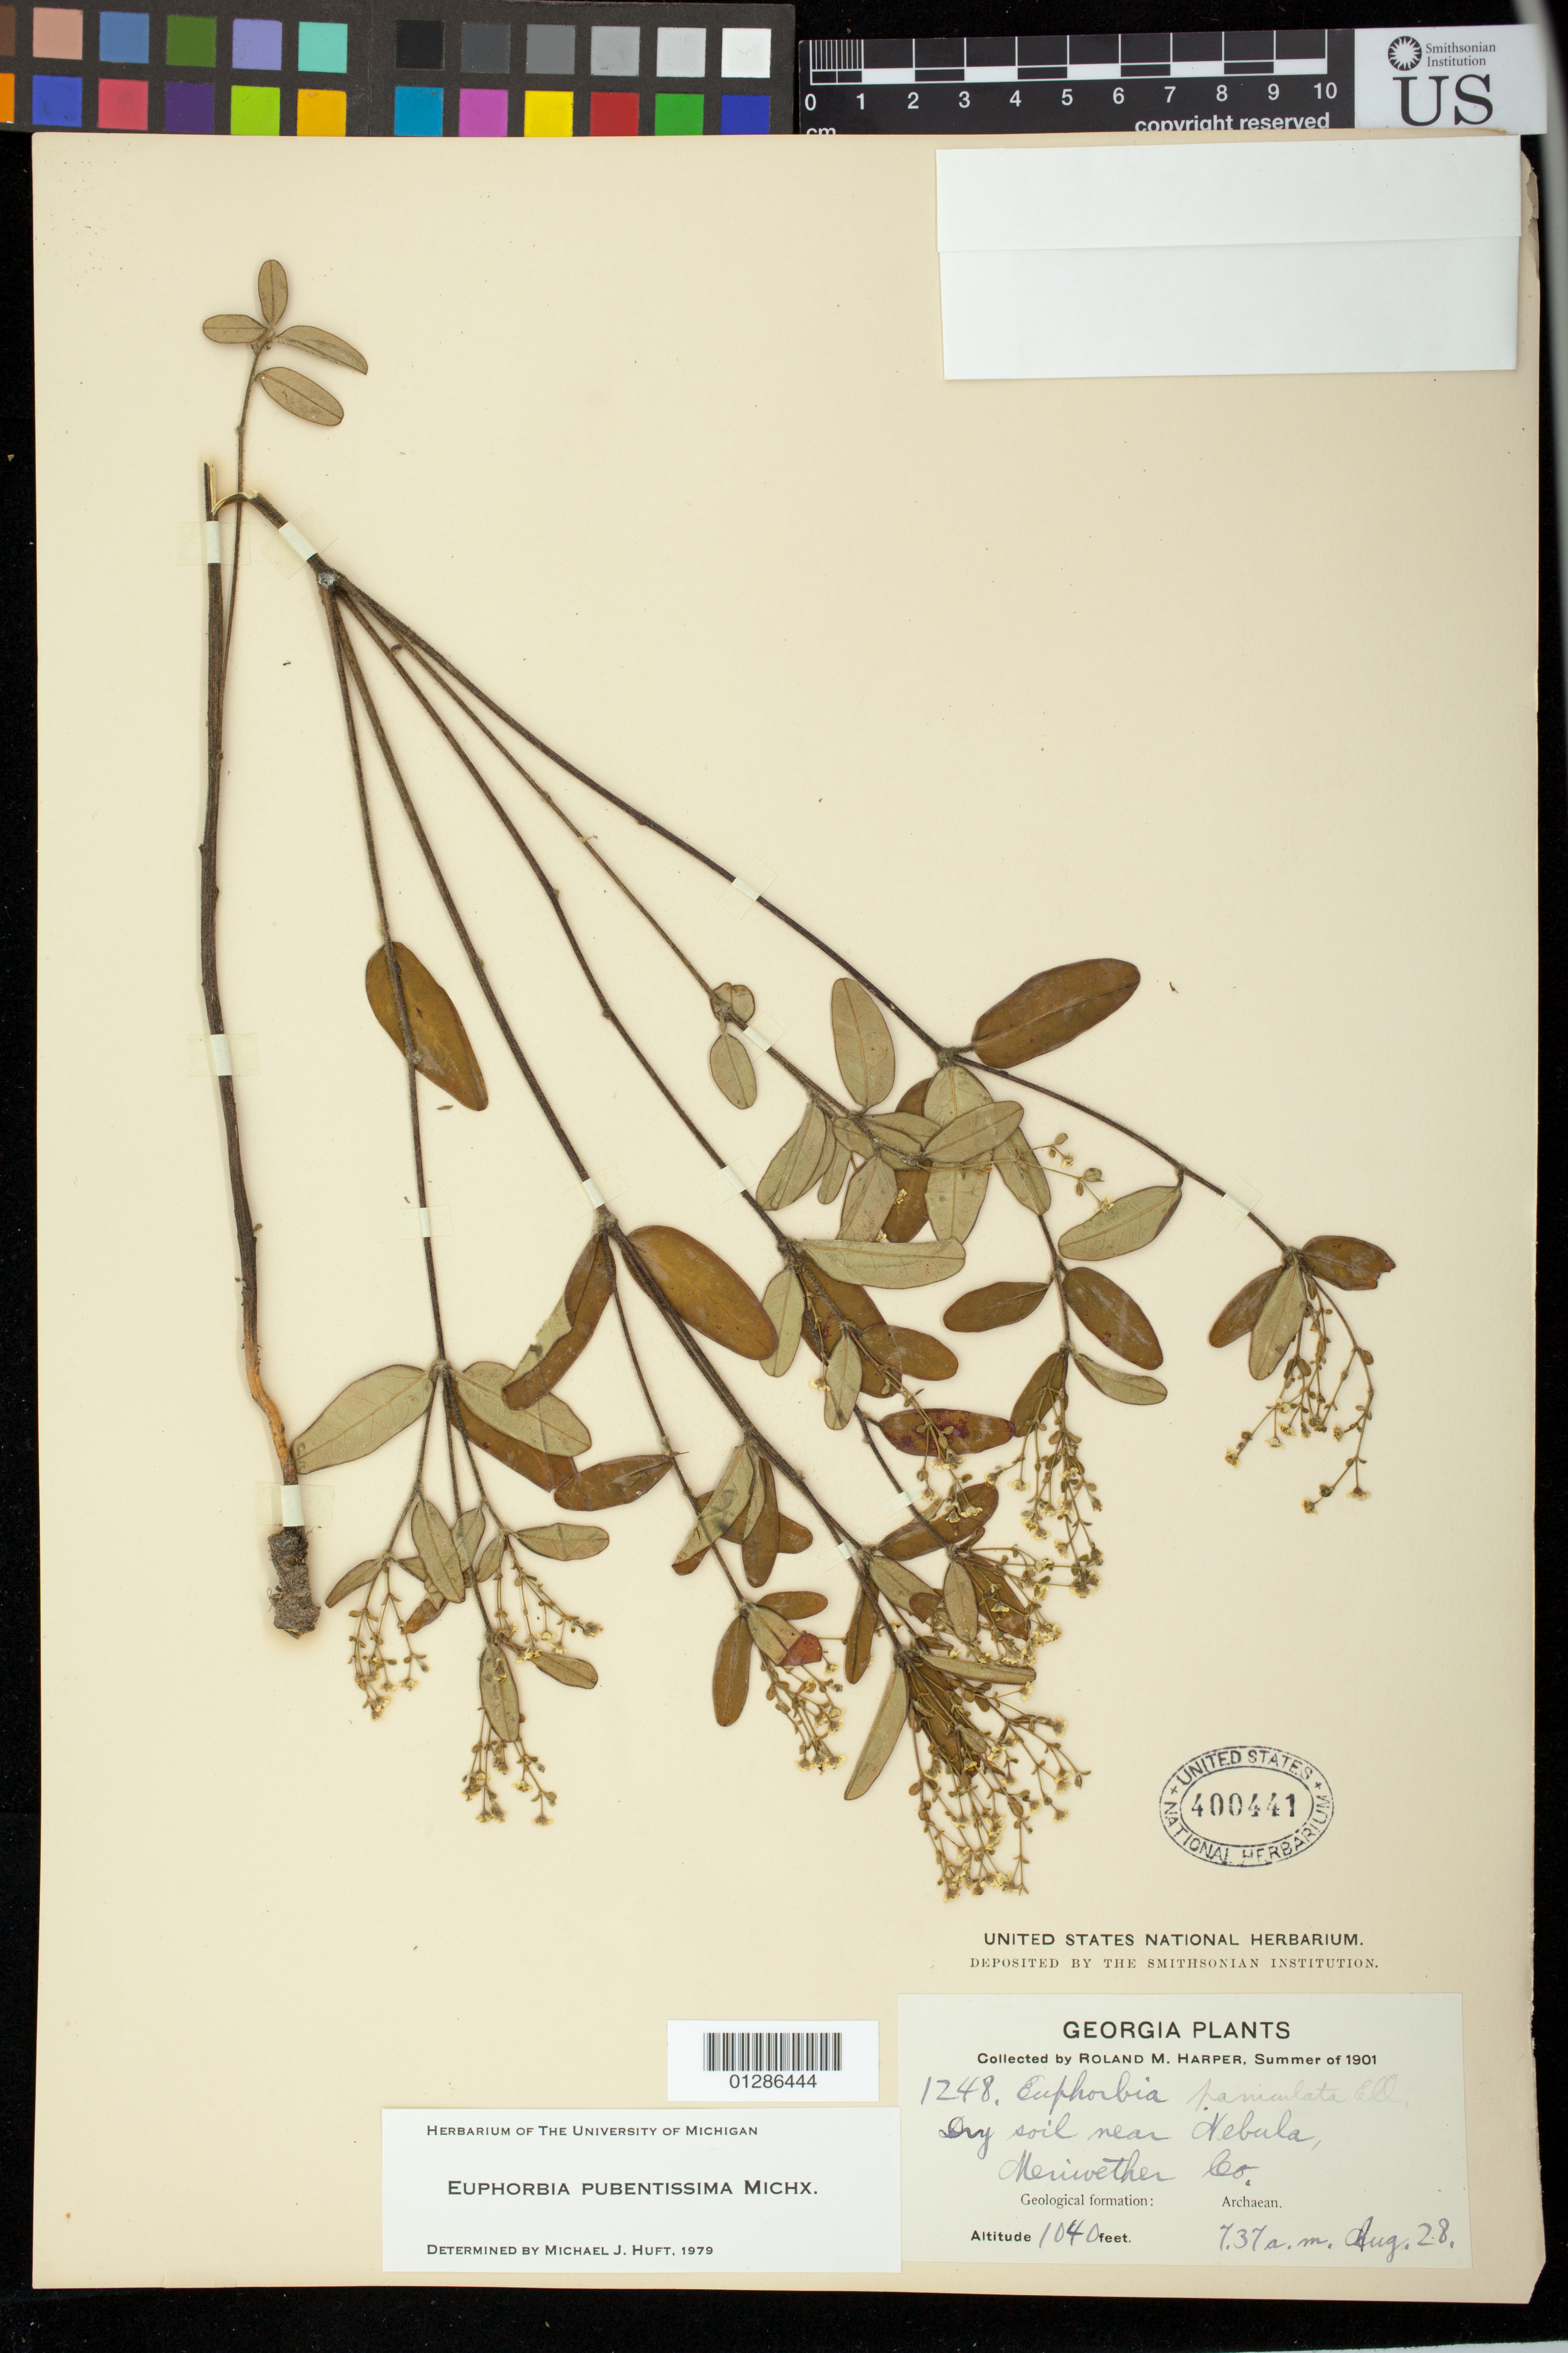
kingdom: Plantae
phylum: Tracheophyta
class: Magnoliopsida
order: Malpighiales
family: Euphorbiaceae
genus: Euphorbia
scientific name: Euphorbia pubentissima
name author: Michx.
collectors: R. M. Harper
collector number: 1248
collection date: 1901-08-28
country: United States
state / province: Georgia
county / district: Meriwether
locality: Near Nebula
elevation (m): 317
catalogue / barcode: US 400441